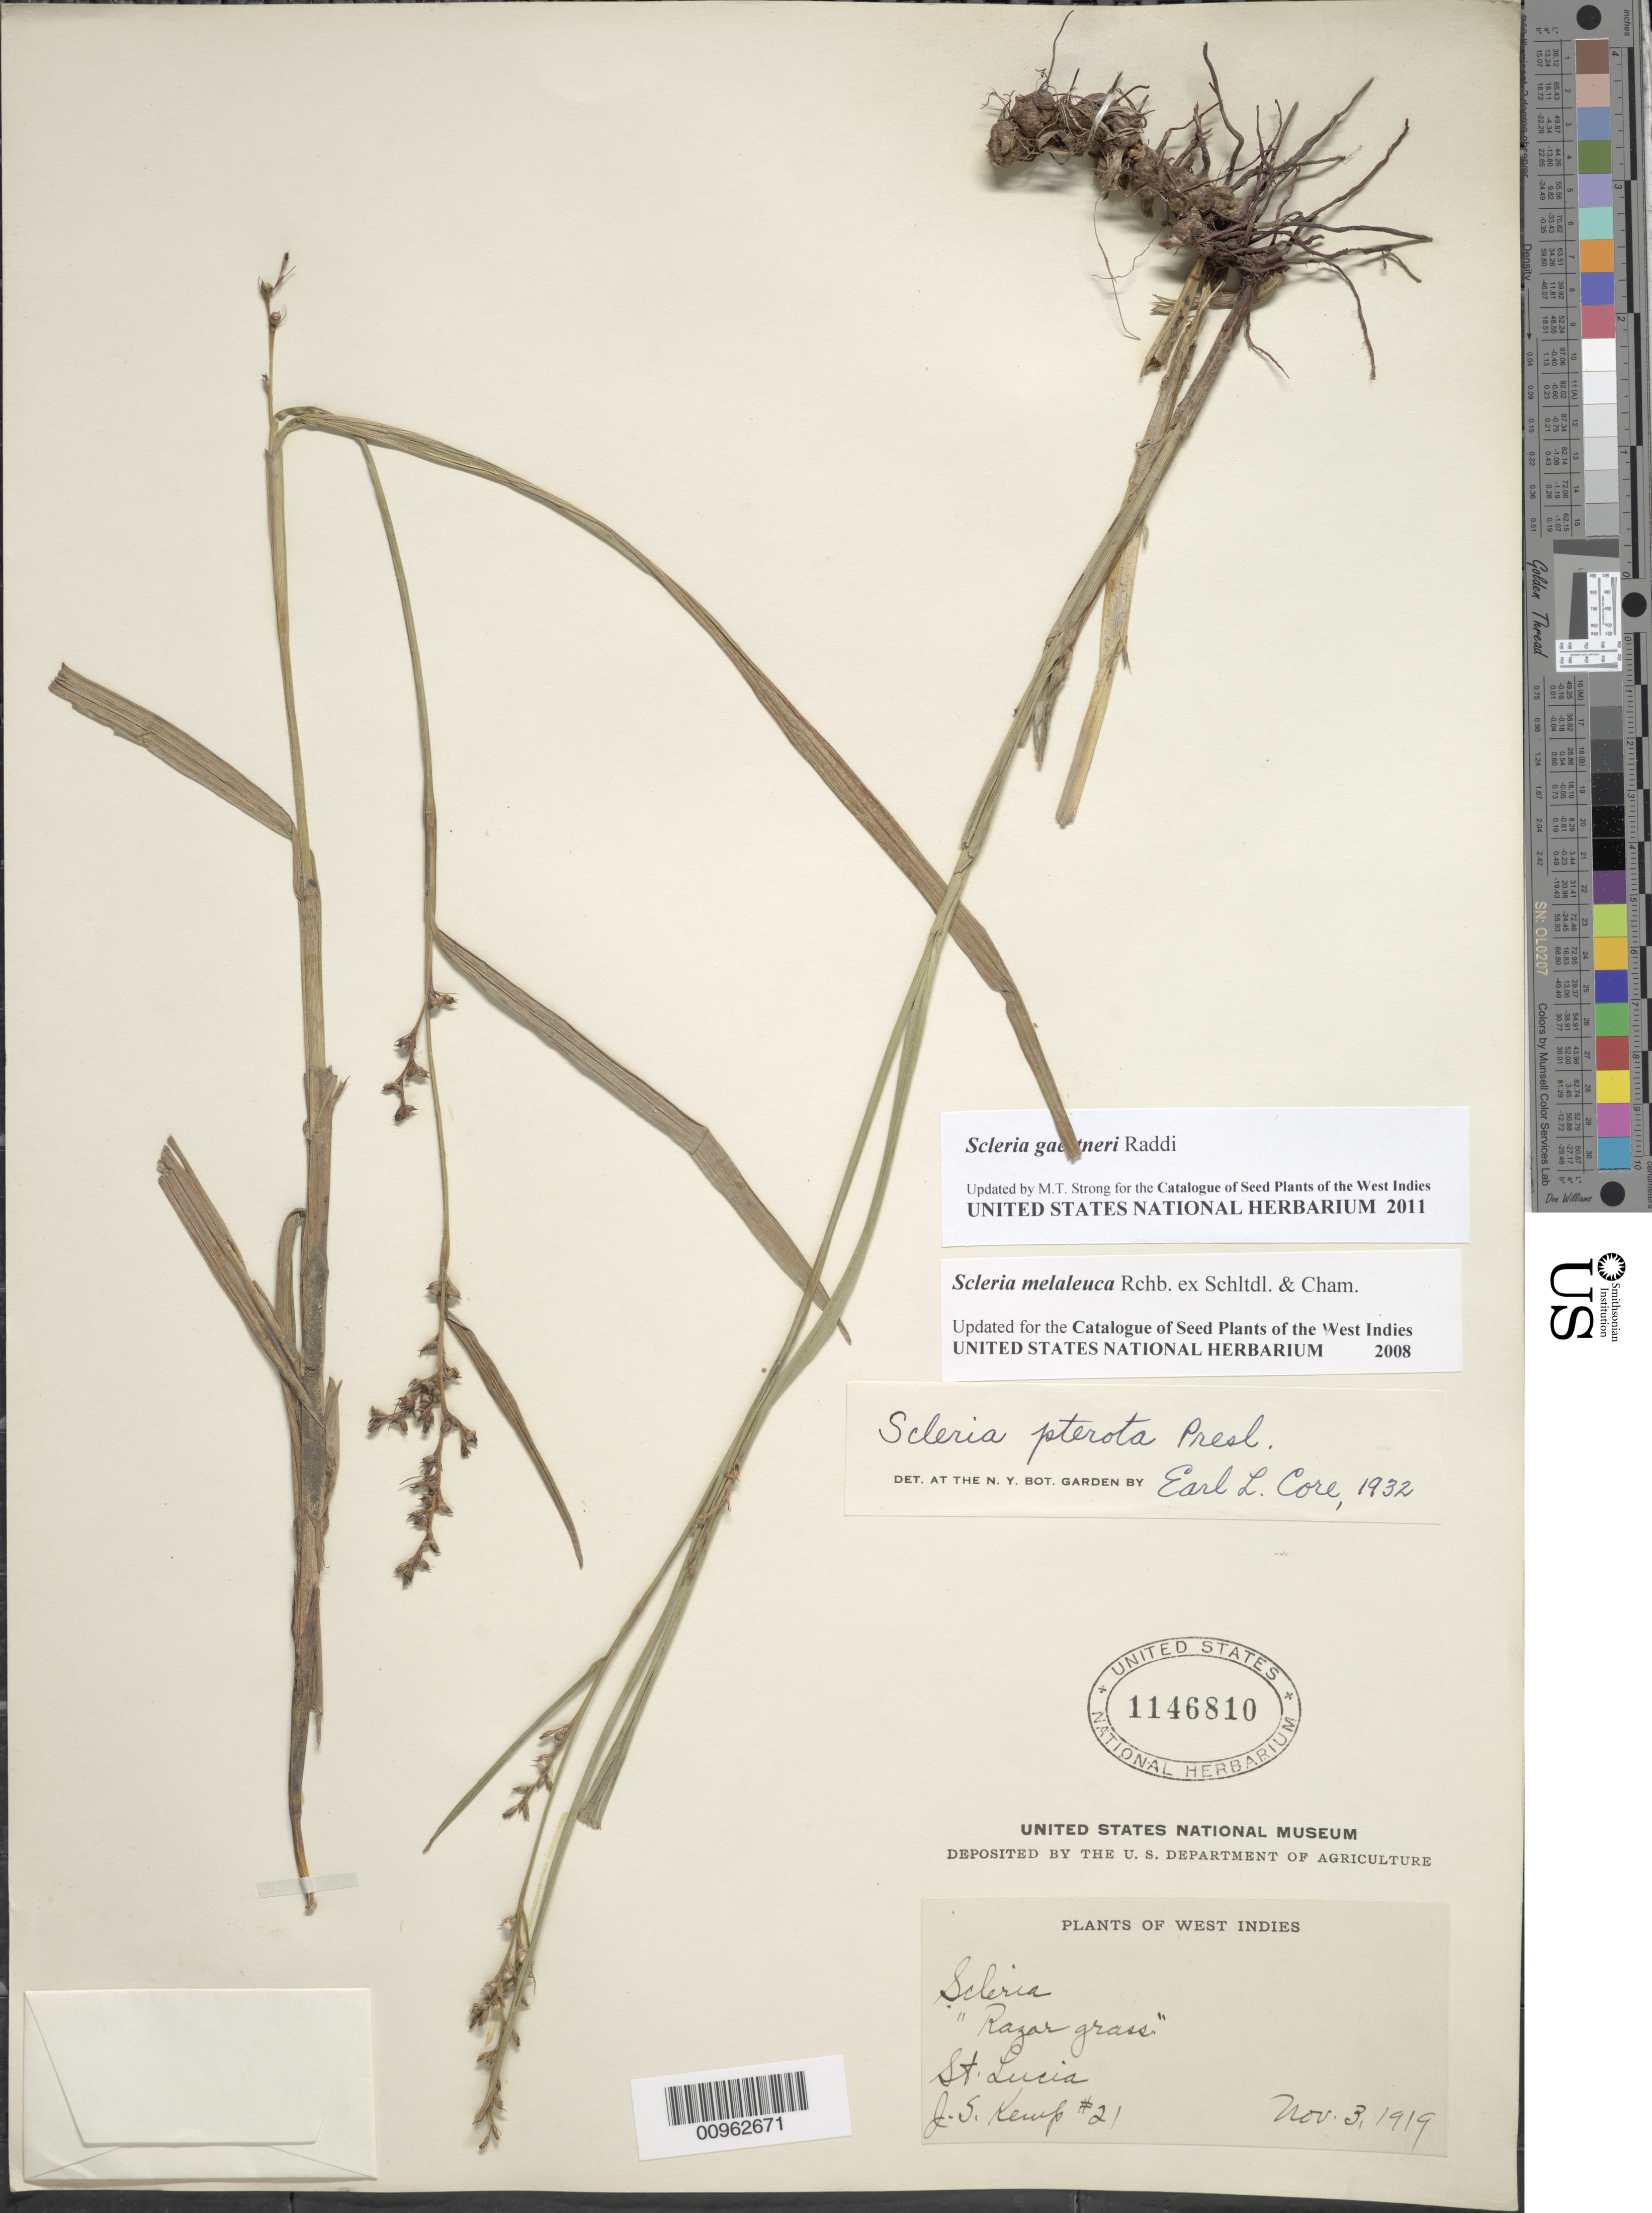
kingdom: Plantae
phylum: Tracheophyta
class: Liliopsida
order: Poales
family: Cyperaceae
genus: Scleria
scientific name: Scleria gaertneri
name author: Raddi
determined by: Strong, M. T., (US), Smithsonian Institution - National Museum of Natural History (UNITED STATES)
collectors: J. Kemp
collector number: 21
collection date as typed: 03 Nov 1919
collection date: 1919-11-03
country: St. Lucia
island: St. Lucia I.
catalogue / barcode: US 1146810